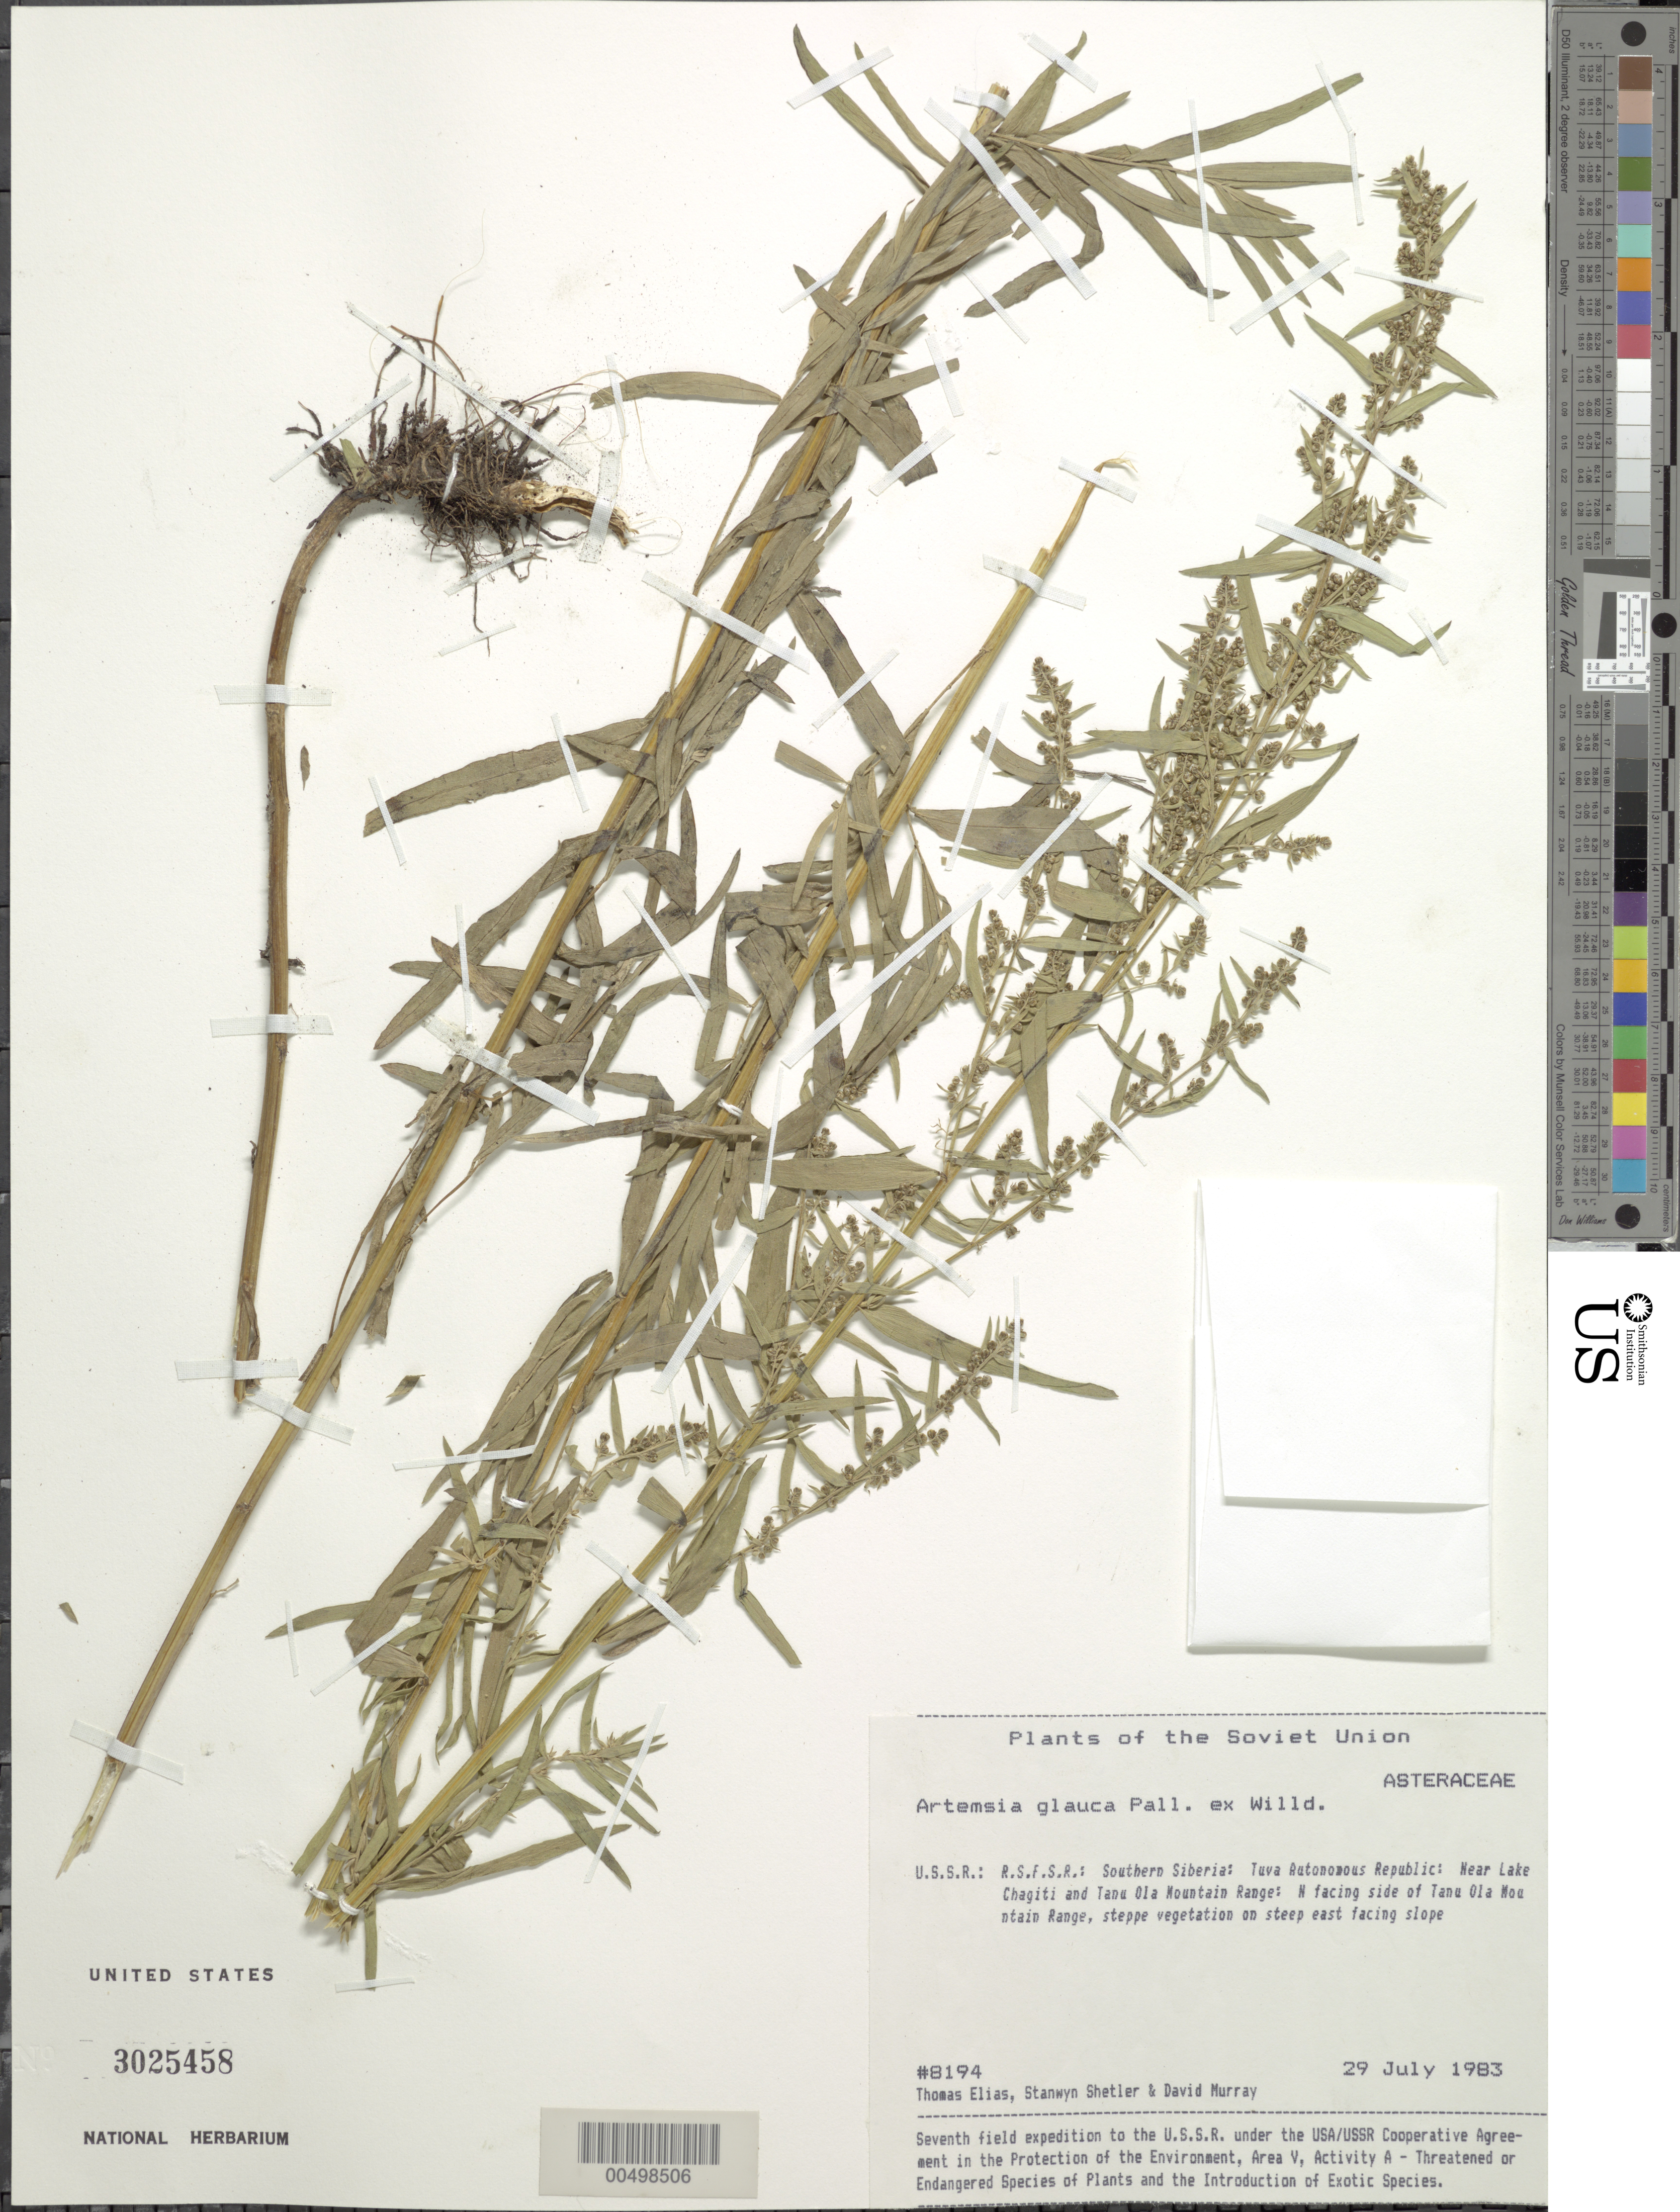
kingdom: Plantae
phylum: Tracheophyta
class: Magnoliopsida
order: Asterales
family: Asteraceae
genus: Artemisia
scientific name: Artemisia glauca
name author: Pall. ex Willd.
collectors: T. Elias, S. Shetler & D. F. Murray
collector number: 8194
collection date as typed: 29 Jul 1983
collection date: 1983-07-29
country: Russian Federation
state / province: Tuva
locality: Near Lake Chagitai and N-facing side of Tannu-Ola Mountain Range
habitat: steppe vegetation on steep east-facing slope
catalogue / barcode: US 3025458